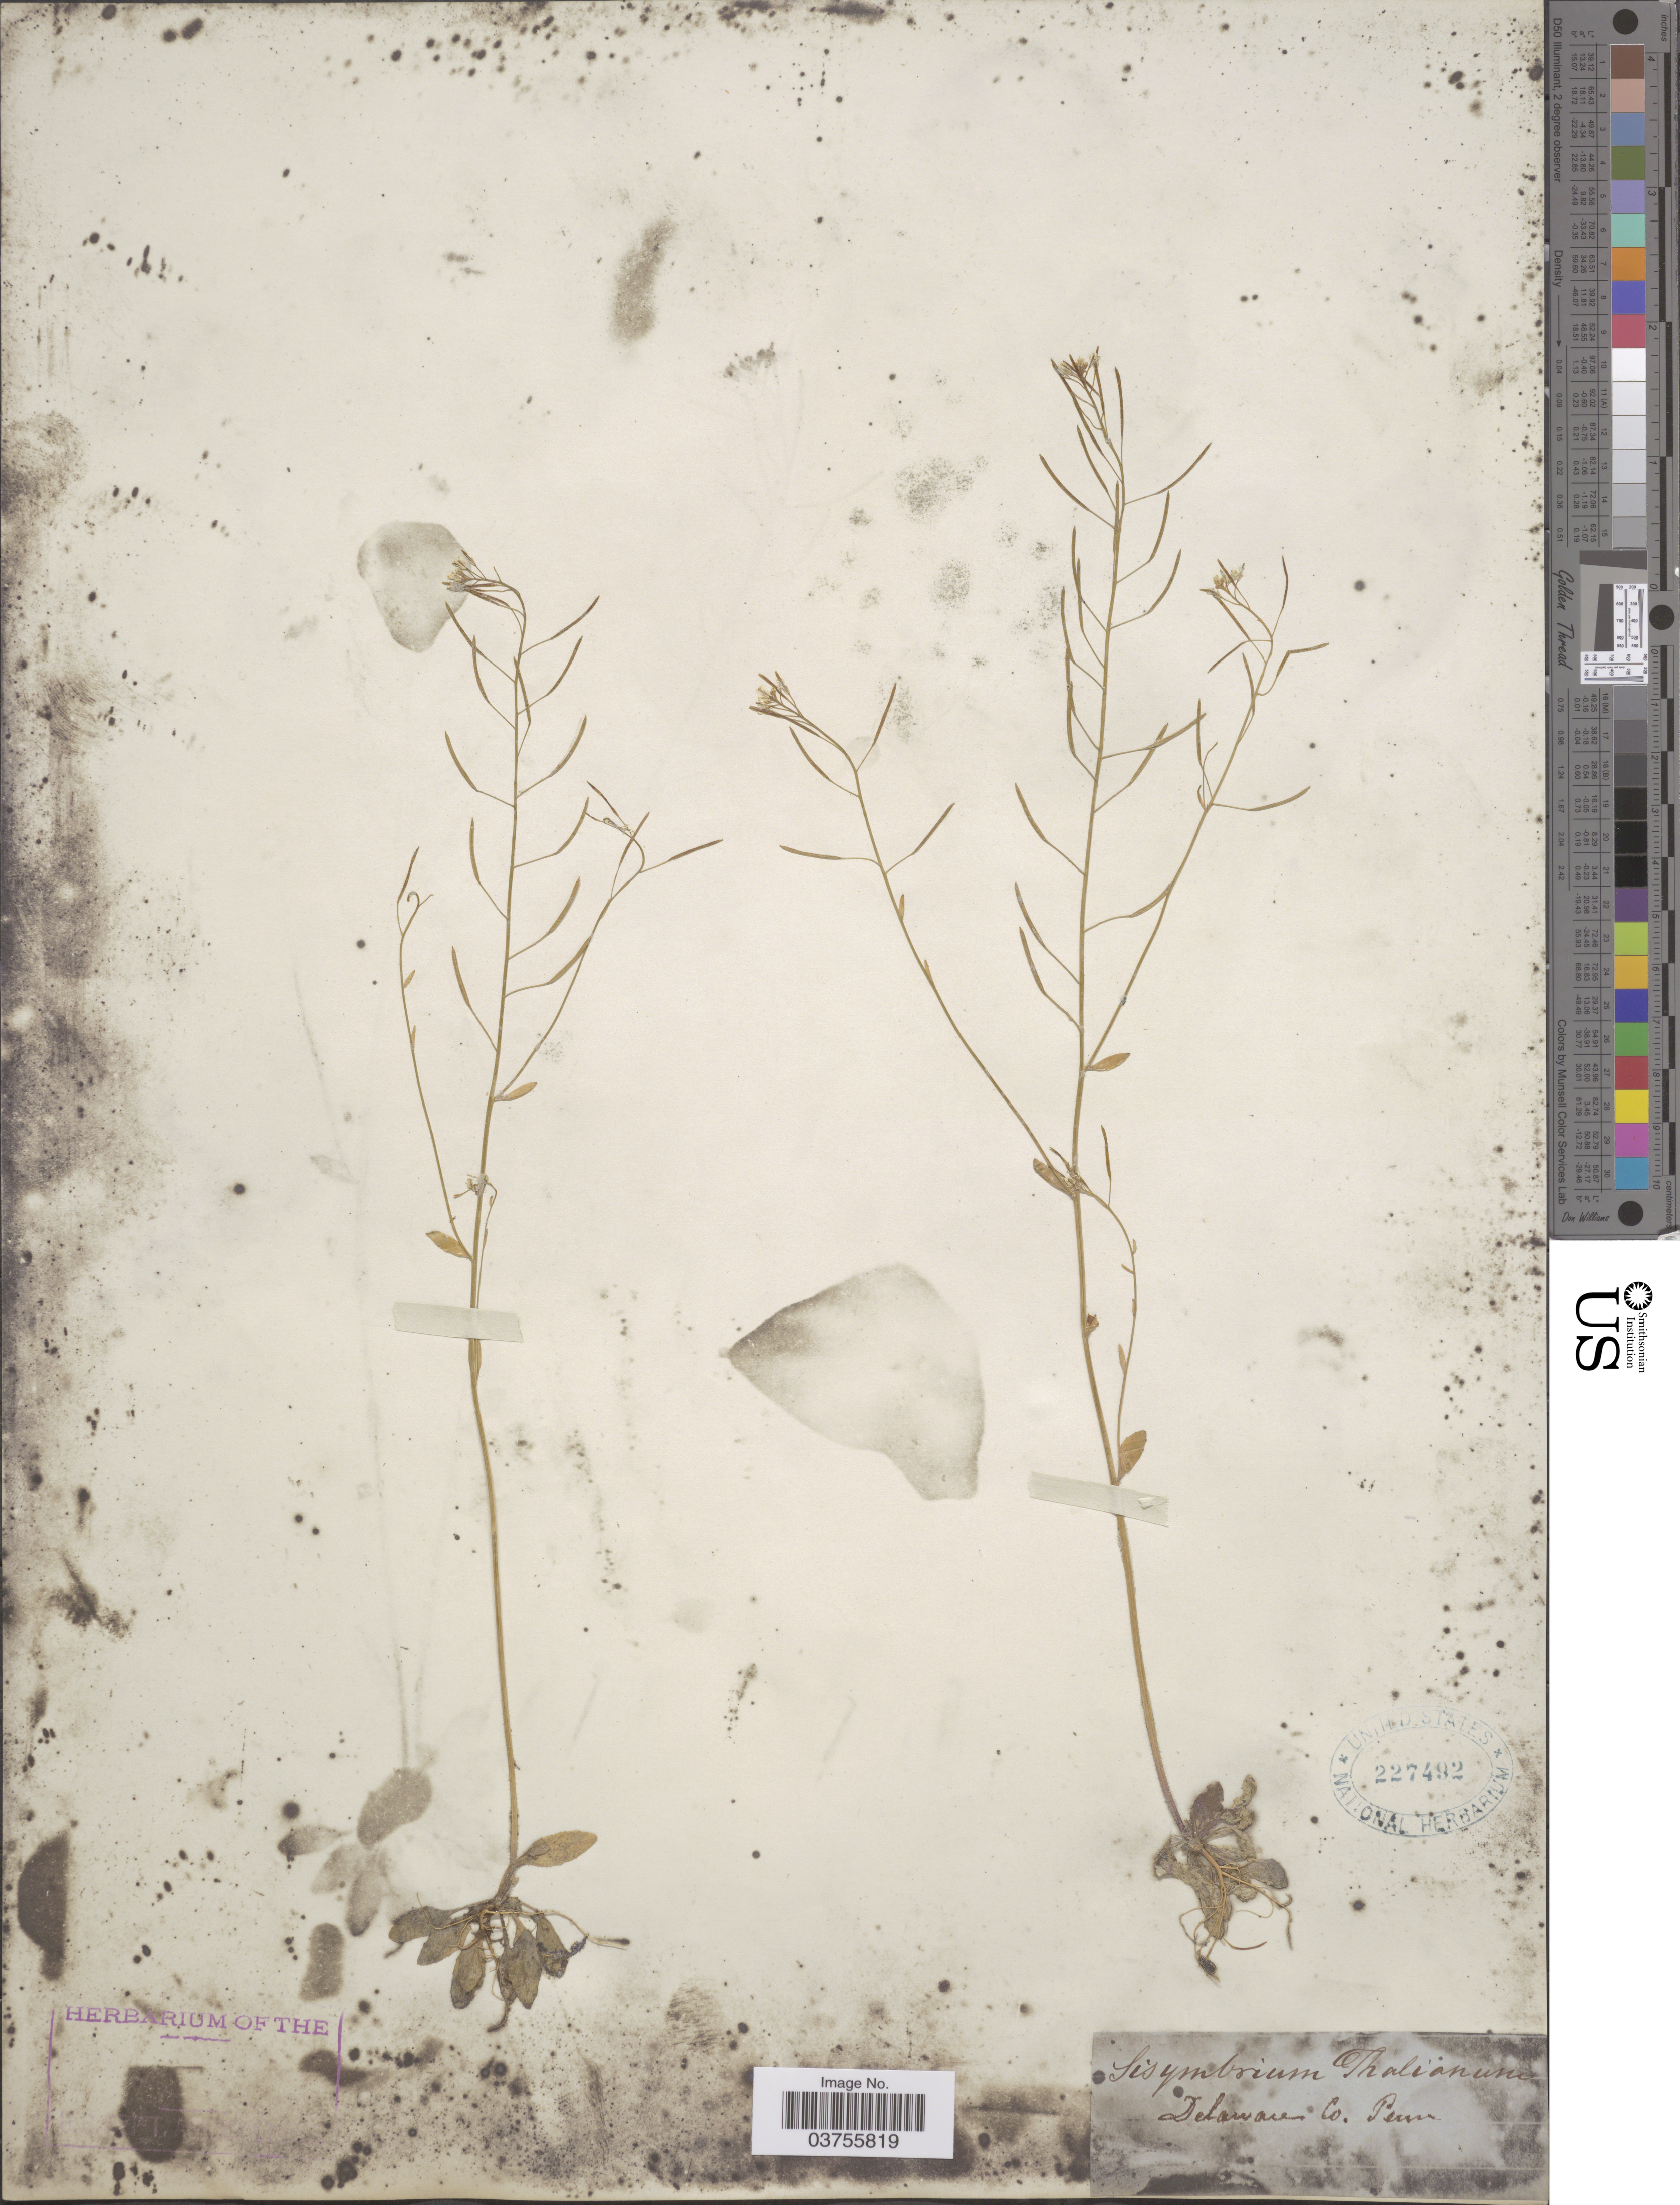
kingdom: Plantae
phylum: Tracheophyta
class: Magnoliopsida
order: Brassicales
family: Brassicaceae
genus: Arabidopsis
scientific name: Arabidopsis thaliana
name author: (L.) Heynh.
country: United States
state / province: Pennsylvania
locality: Delaware Co.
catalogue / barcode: US 227492